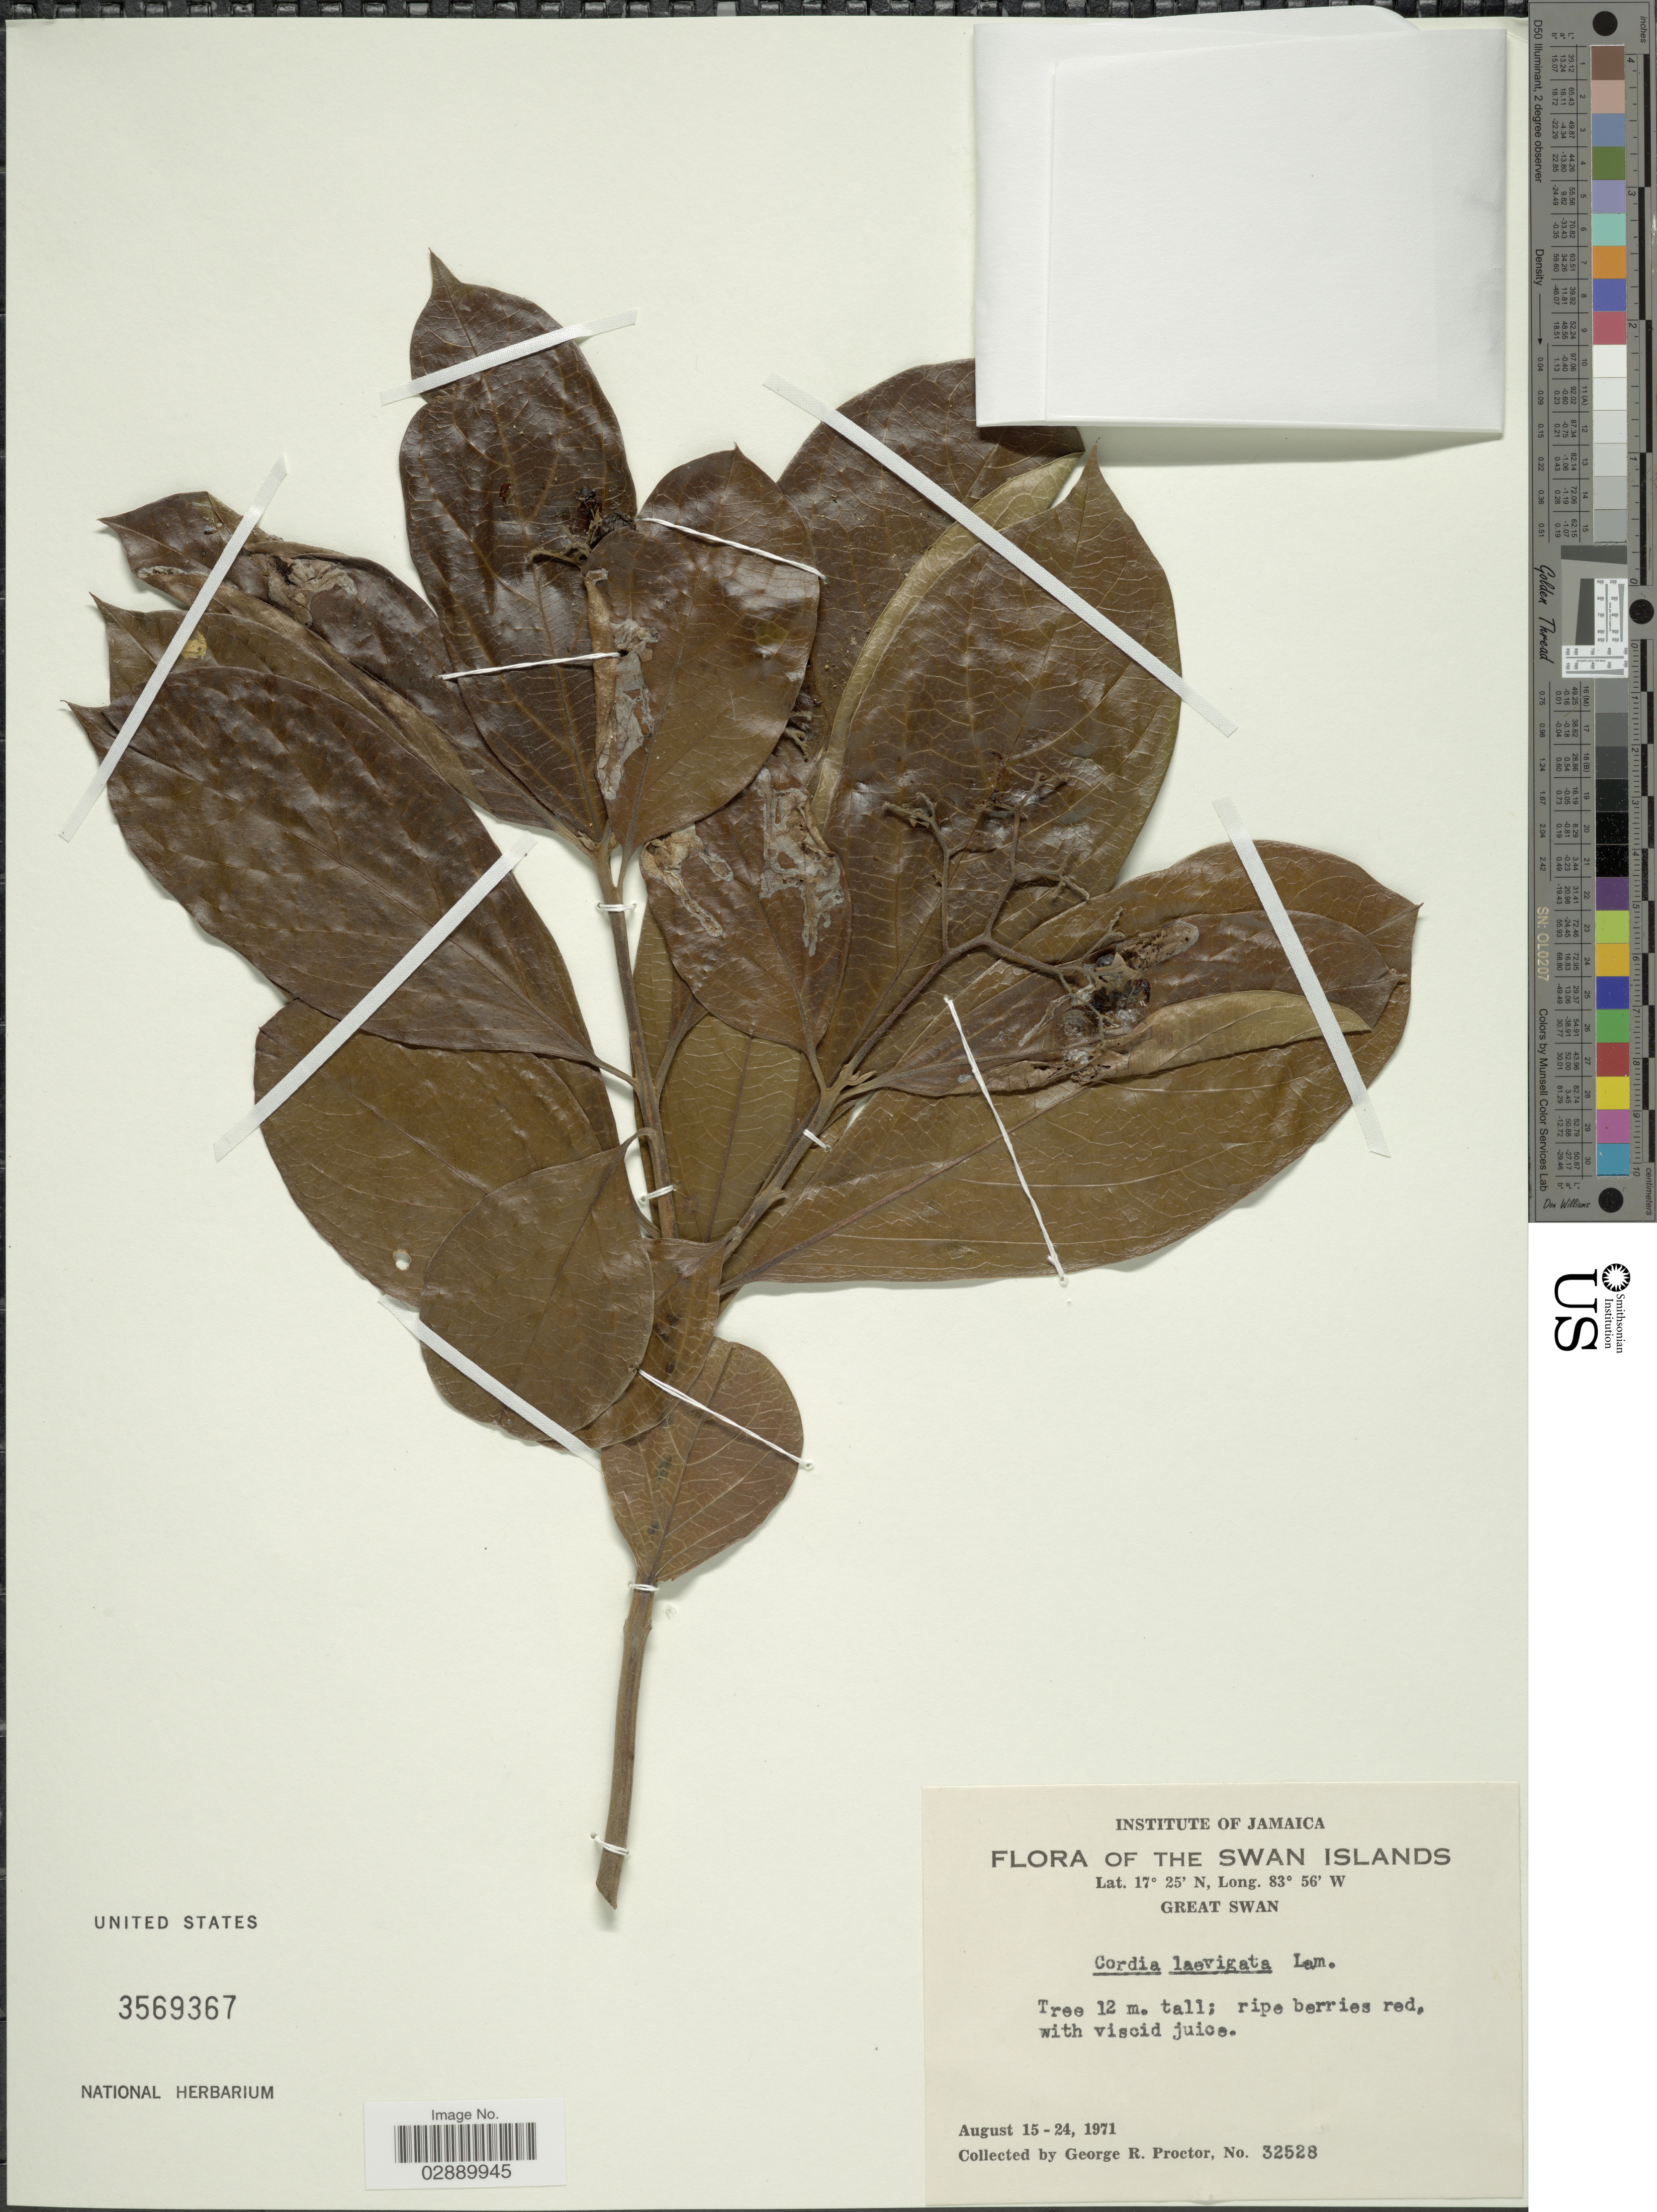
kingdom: Plantae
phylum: Tracheophyta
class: Magnoliopsida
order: Boraginales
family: Cordiaceae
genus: Cordia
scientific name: Cordia laevigata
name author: Lam.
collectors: G. R. Proctor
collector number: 32528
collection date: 1971-08-15/1971-08-24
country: Honduras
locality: Swan Islands. Great Swan.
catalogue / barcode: US 3569367